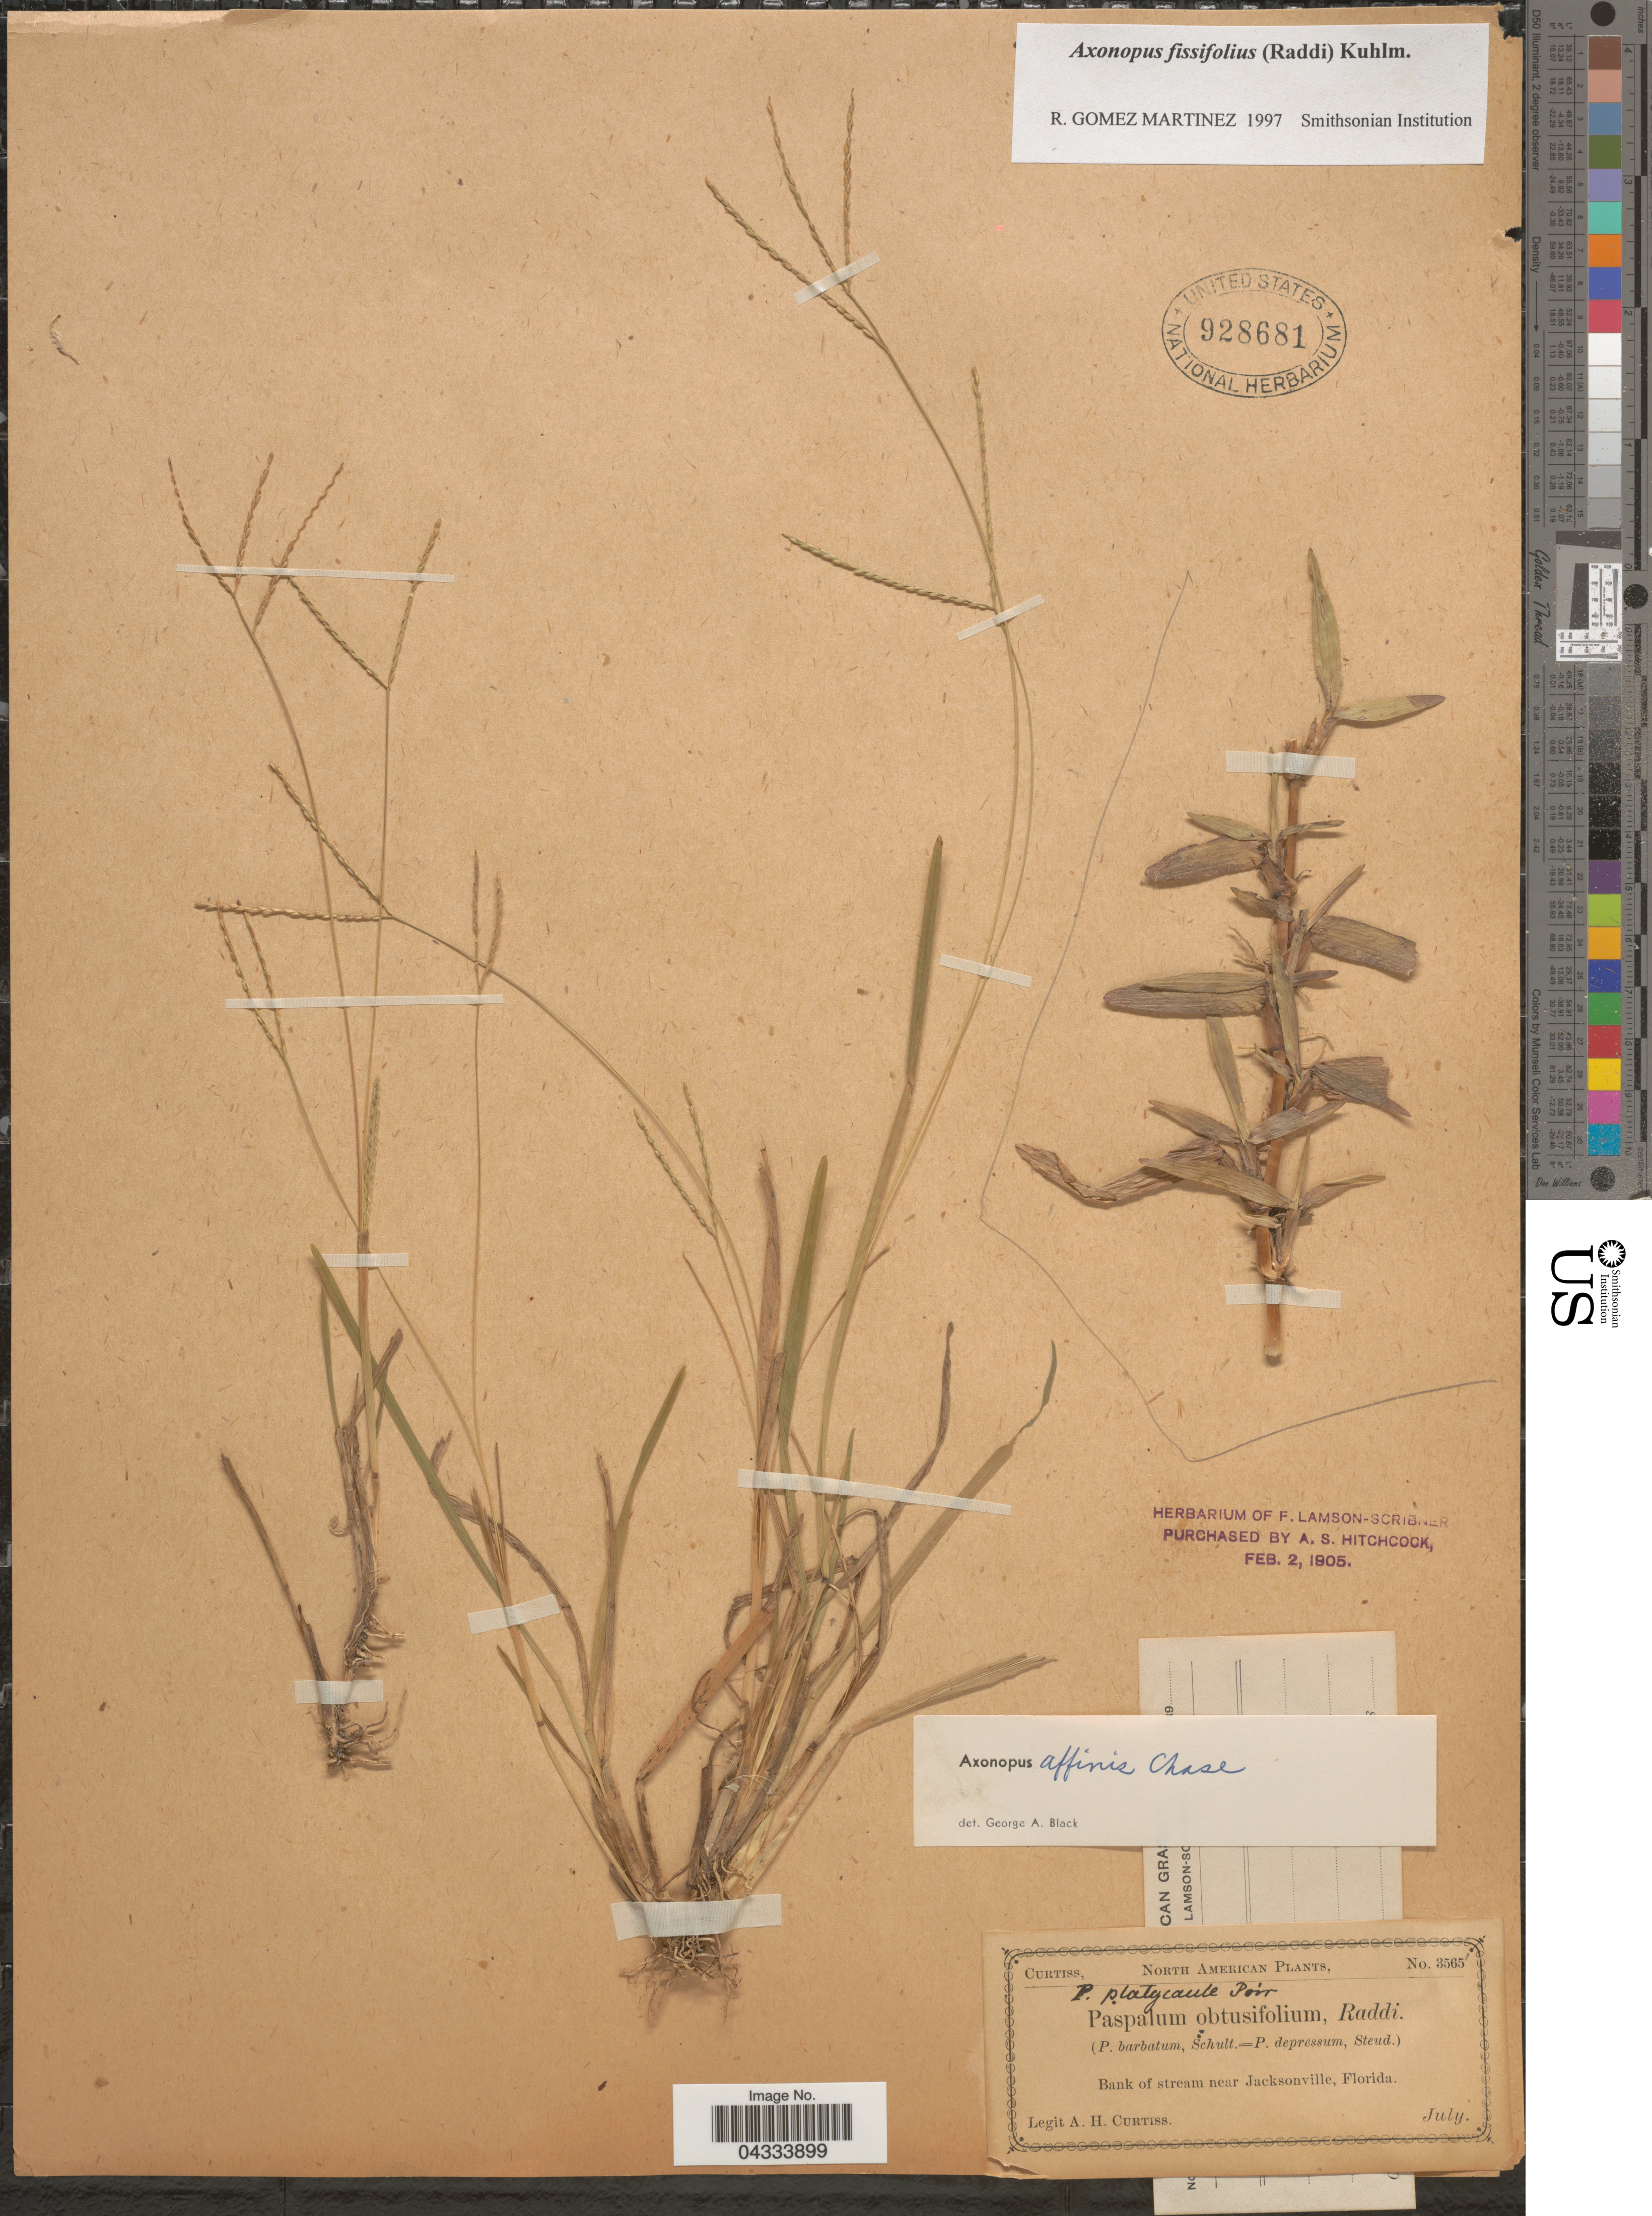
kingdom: Plantae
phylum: Tracheophyta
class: Liliopsida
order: Poales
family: Poaceae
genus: Axonopus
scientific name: Axonopus fissifolius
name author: (Raddi) Kuhlm.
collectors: A. H. Curtiss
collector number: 3565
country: United States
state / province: Florida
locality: Bank of stream near Jacksonville.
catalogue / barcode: US 928681